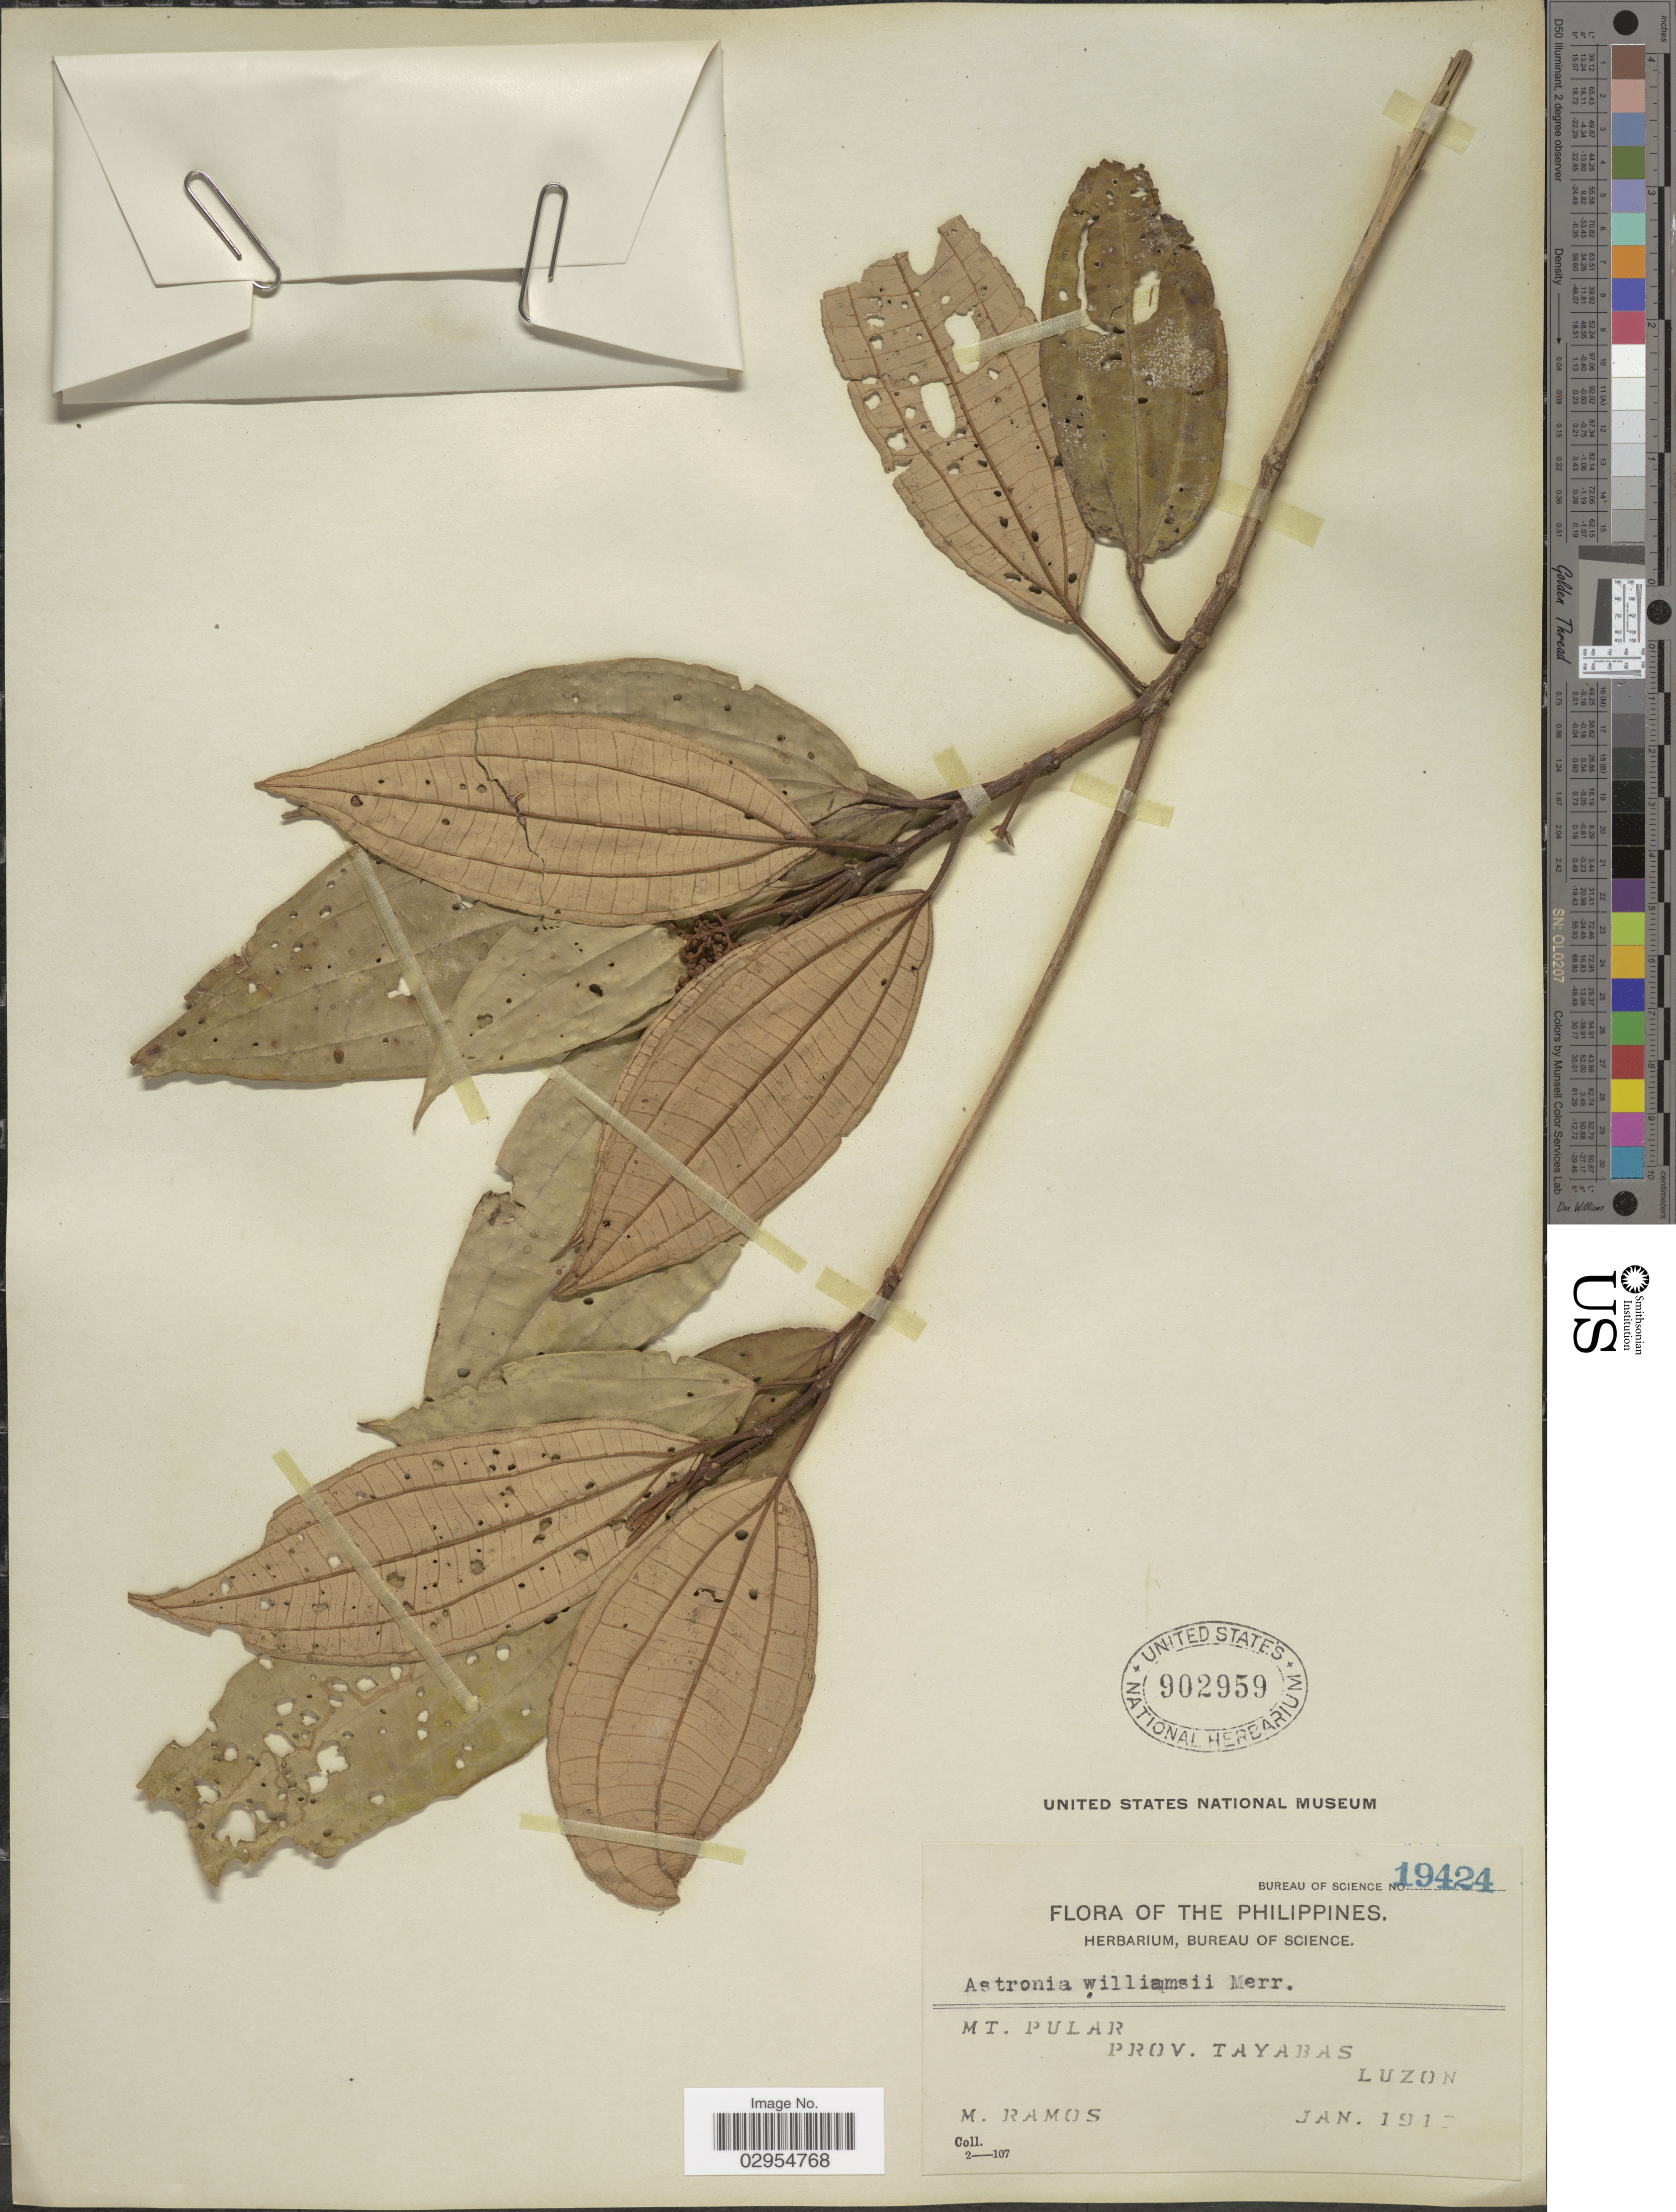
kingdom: Plantae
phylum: Tracheophyta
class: Magnoliopsida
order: Myrtales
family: Melastomataceae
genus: Astronia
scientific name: Astronia williamsii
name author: Merr. ex C.B. Rob.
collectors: M. Ramos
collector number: Bureau of Science 19424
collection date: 1912-01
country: Philippines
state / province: Calabarzon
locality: Mt. Pular, Prov. Tayabas, Luzon.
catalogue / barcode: US 902959